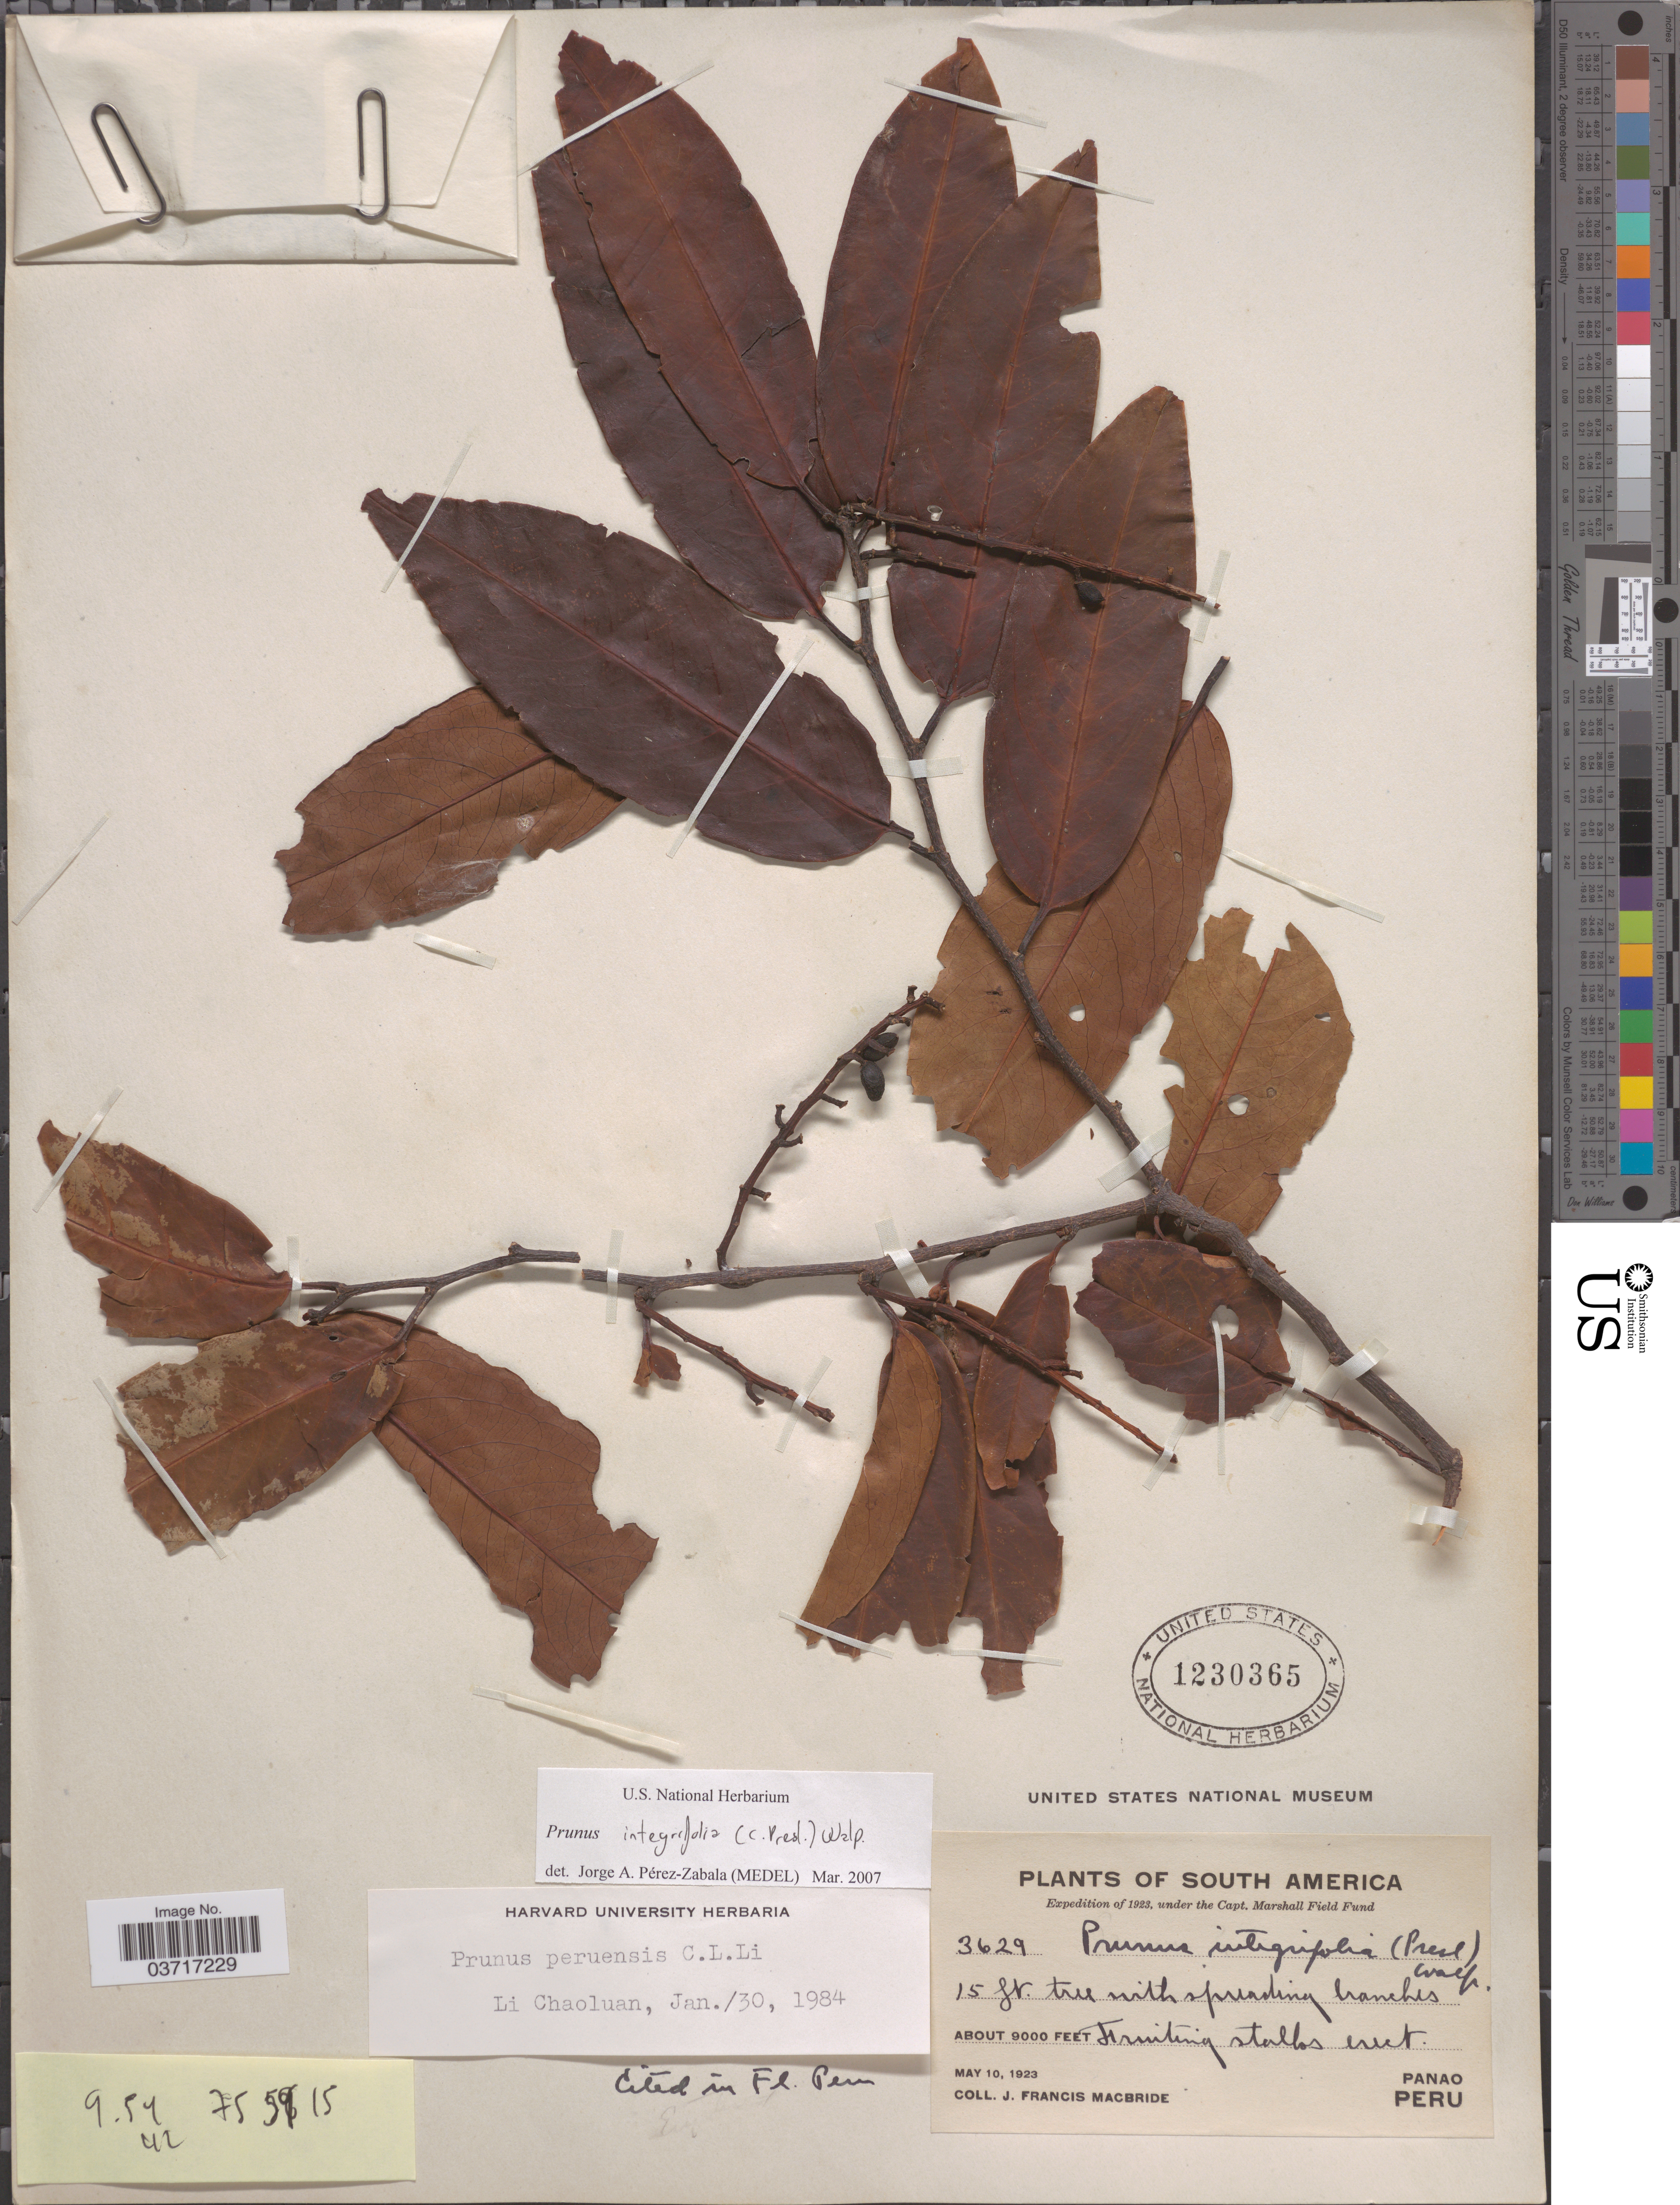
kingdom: Plantae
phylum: Tracheophyta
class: Magnoliopsida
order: Rosales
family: Rosaceae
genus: Prunus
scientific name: Prunus sp.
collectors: J. F. Macbride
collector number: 3629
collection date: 1923-05-10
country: Peru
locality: Panao.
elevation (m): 2743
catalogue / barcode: US 1230365